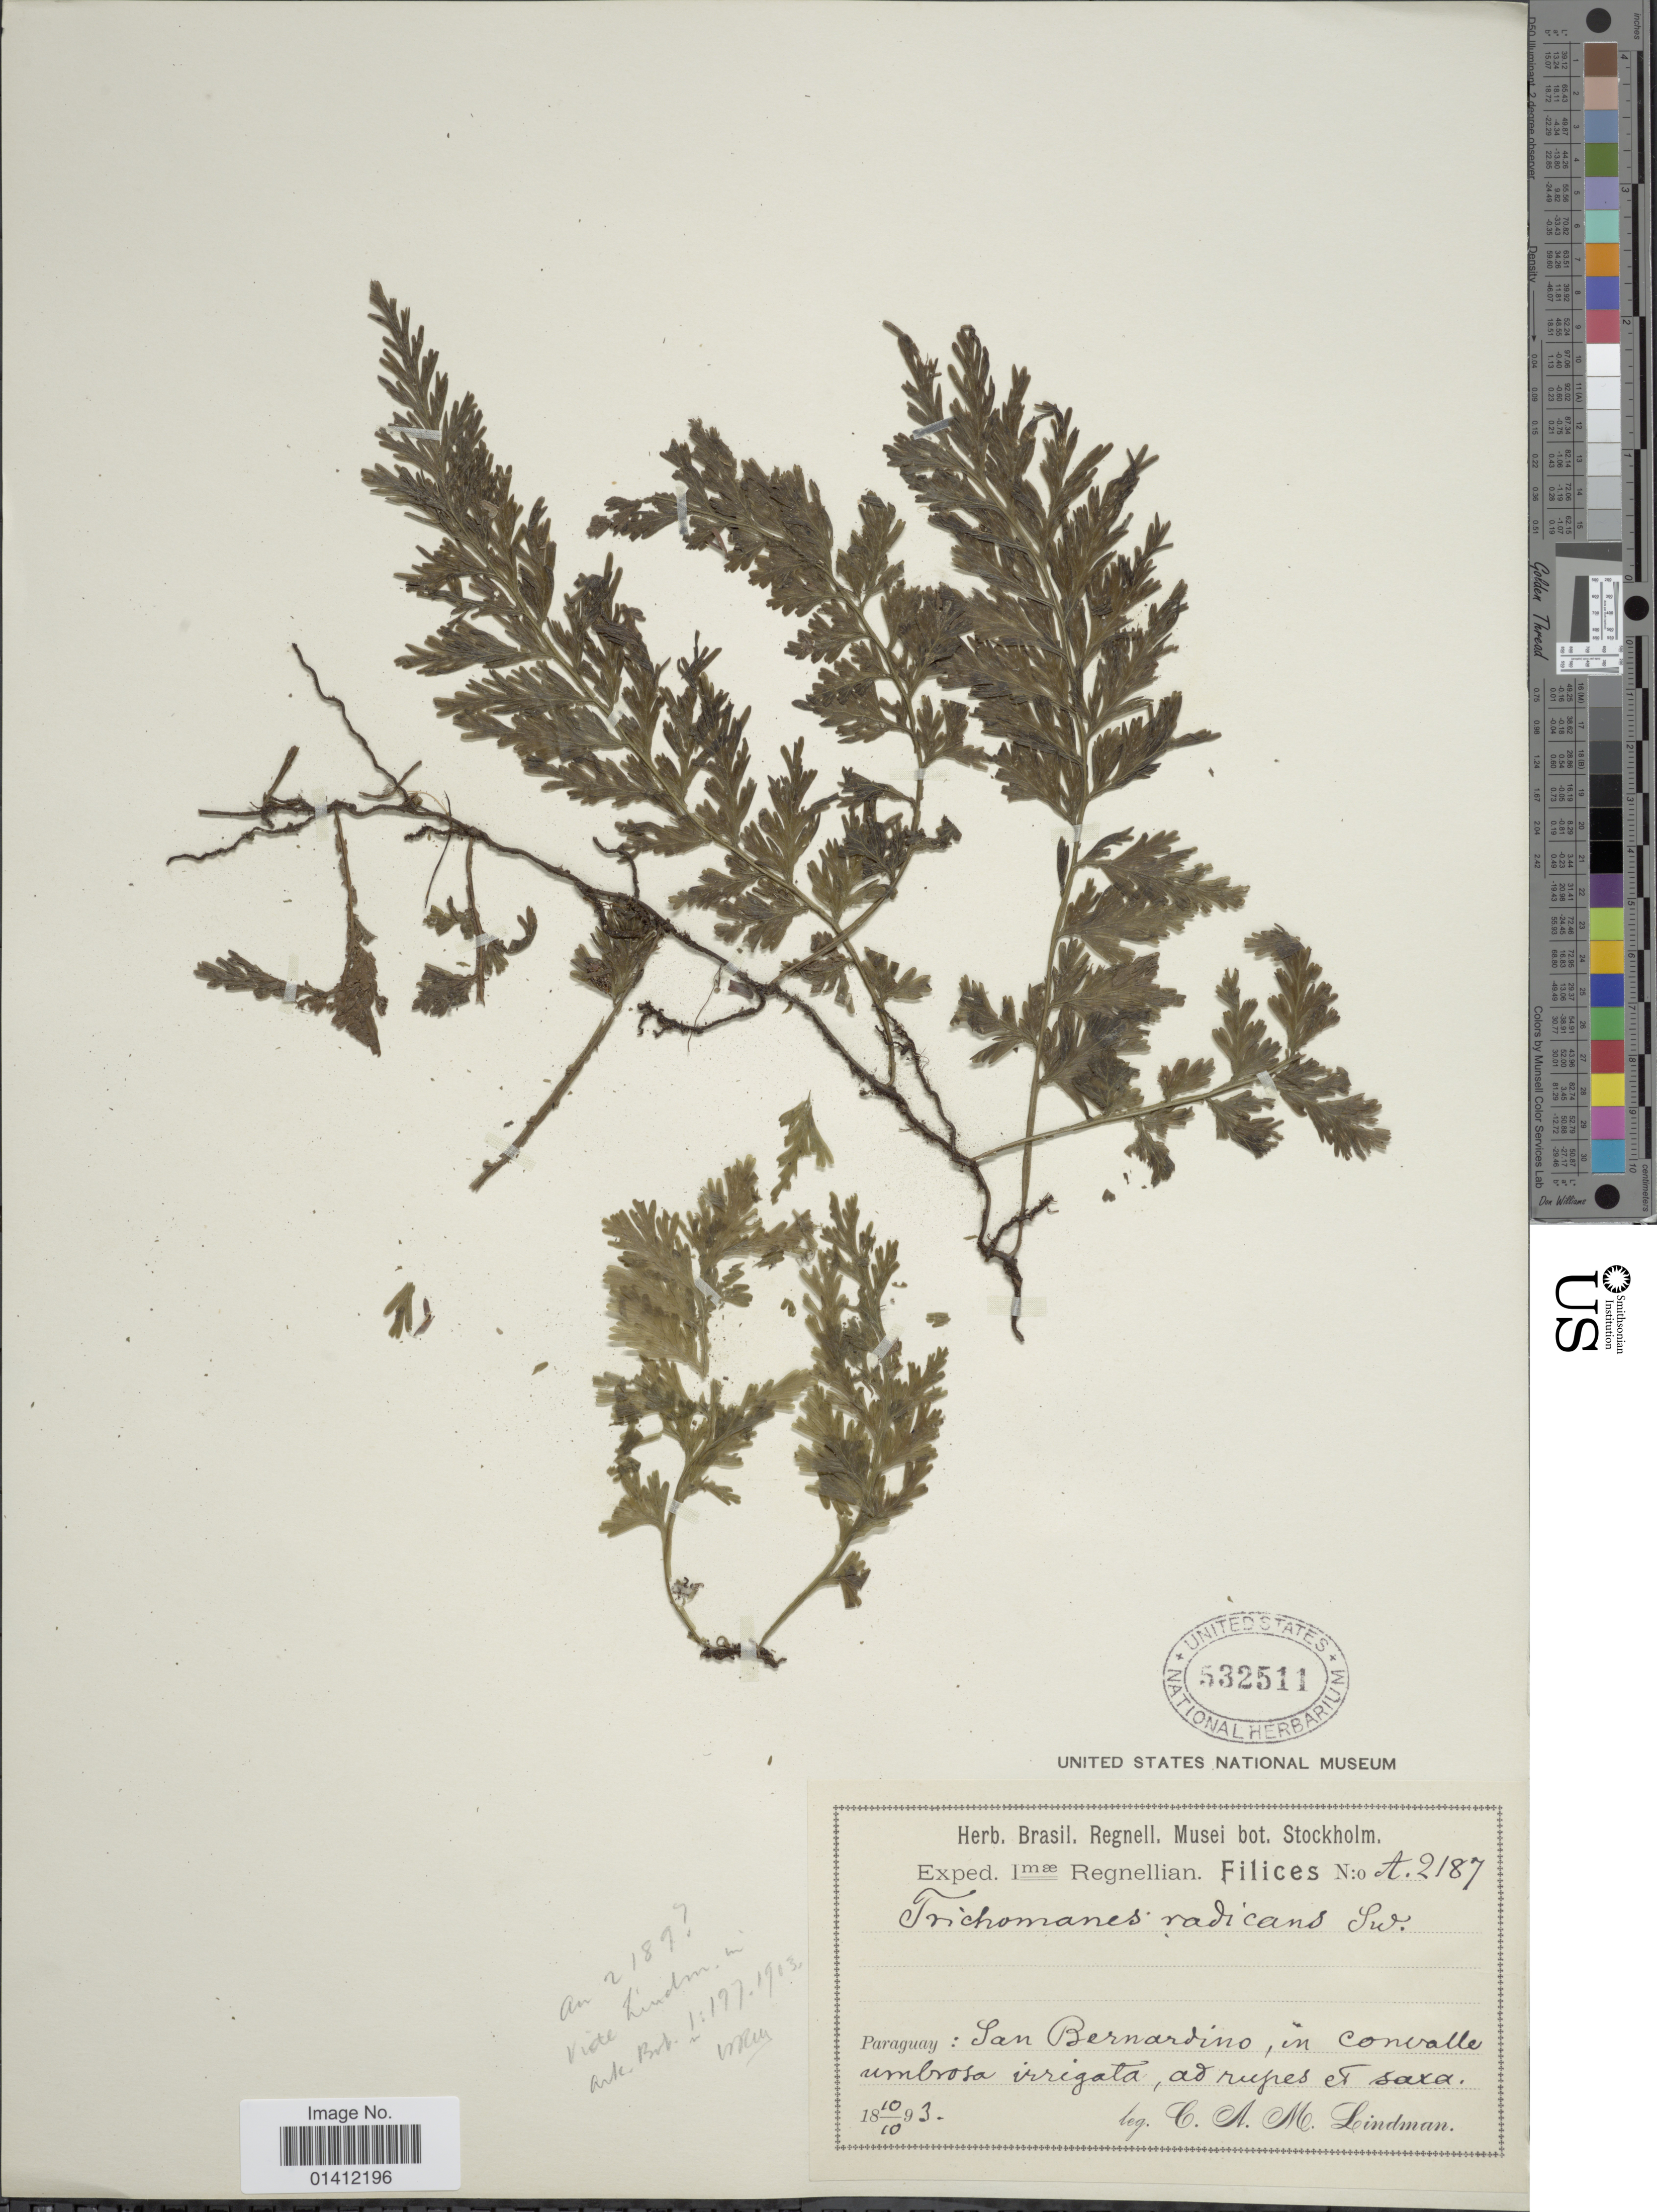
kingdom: Plantae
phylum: Tracheophyta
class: Polypodiopsida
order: Hymenophyllales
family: Hymenophyllaceae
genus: Vandenboschia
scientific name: Vandenboschia radicans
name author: (Sw.) Copel.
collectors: C. Lindman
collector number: A. 2187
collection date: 1893-10-10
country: Paraguay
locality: San Bernardino, in convalle umbrosa irrigata, ad rupes et saxa.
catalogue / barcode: US 532511